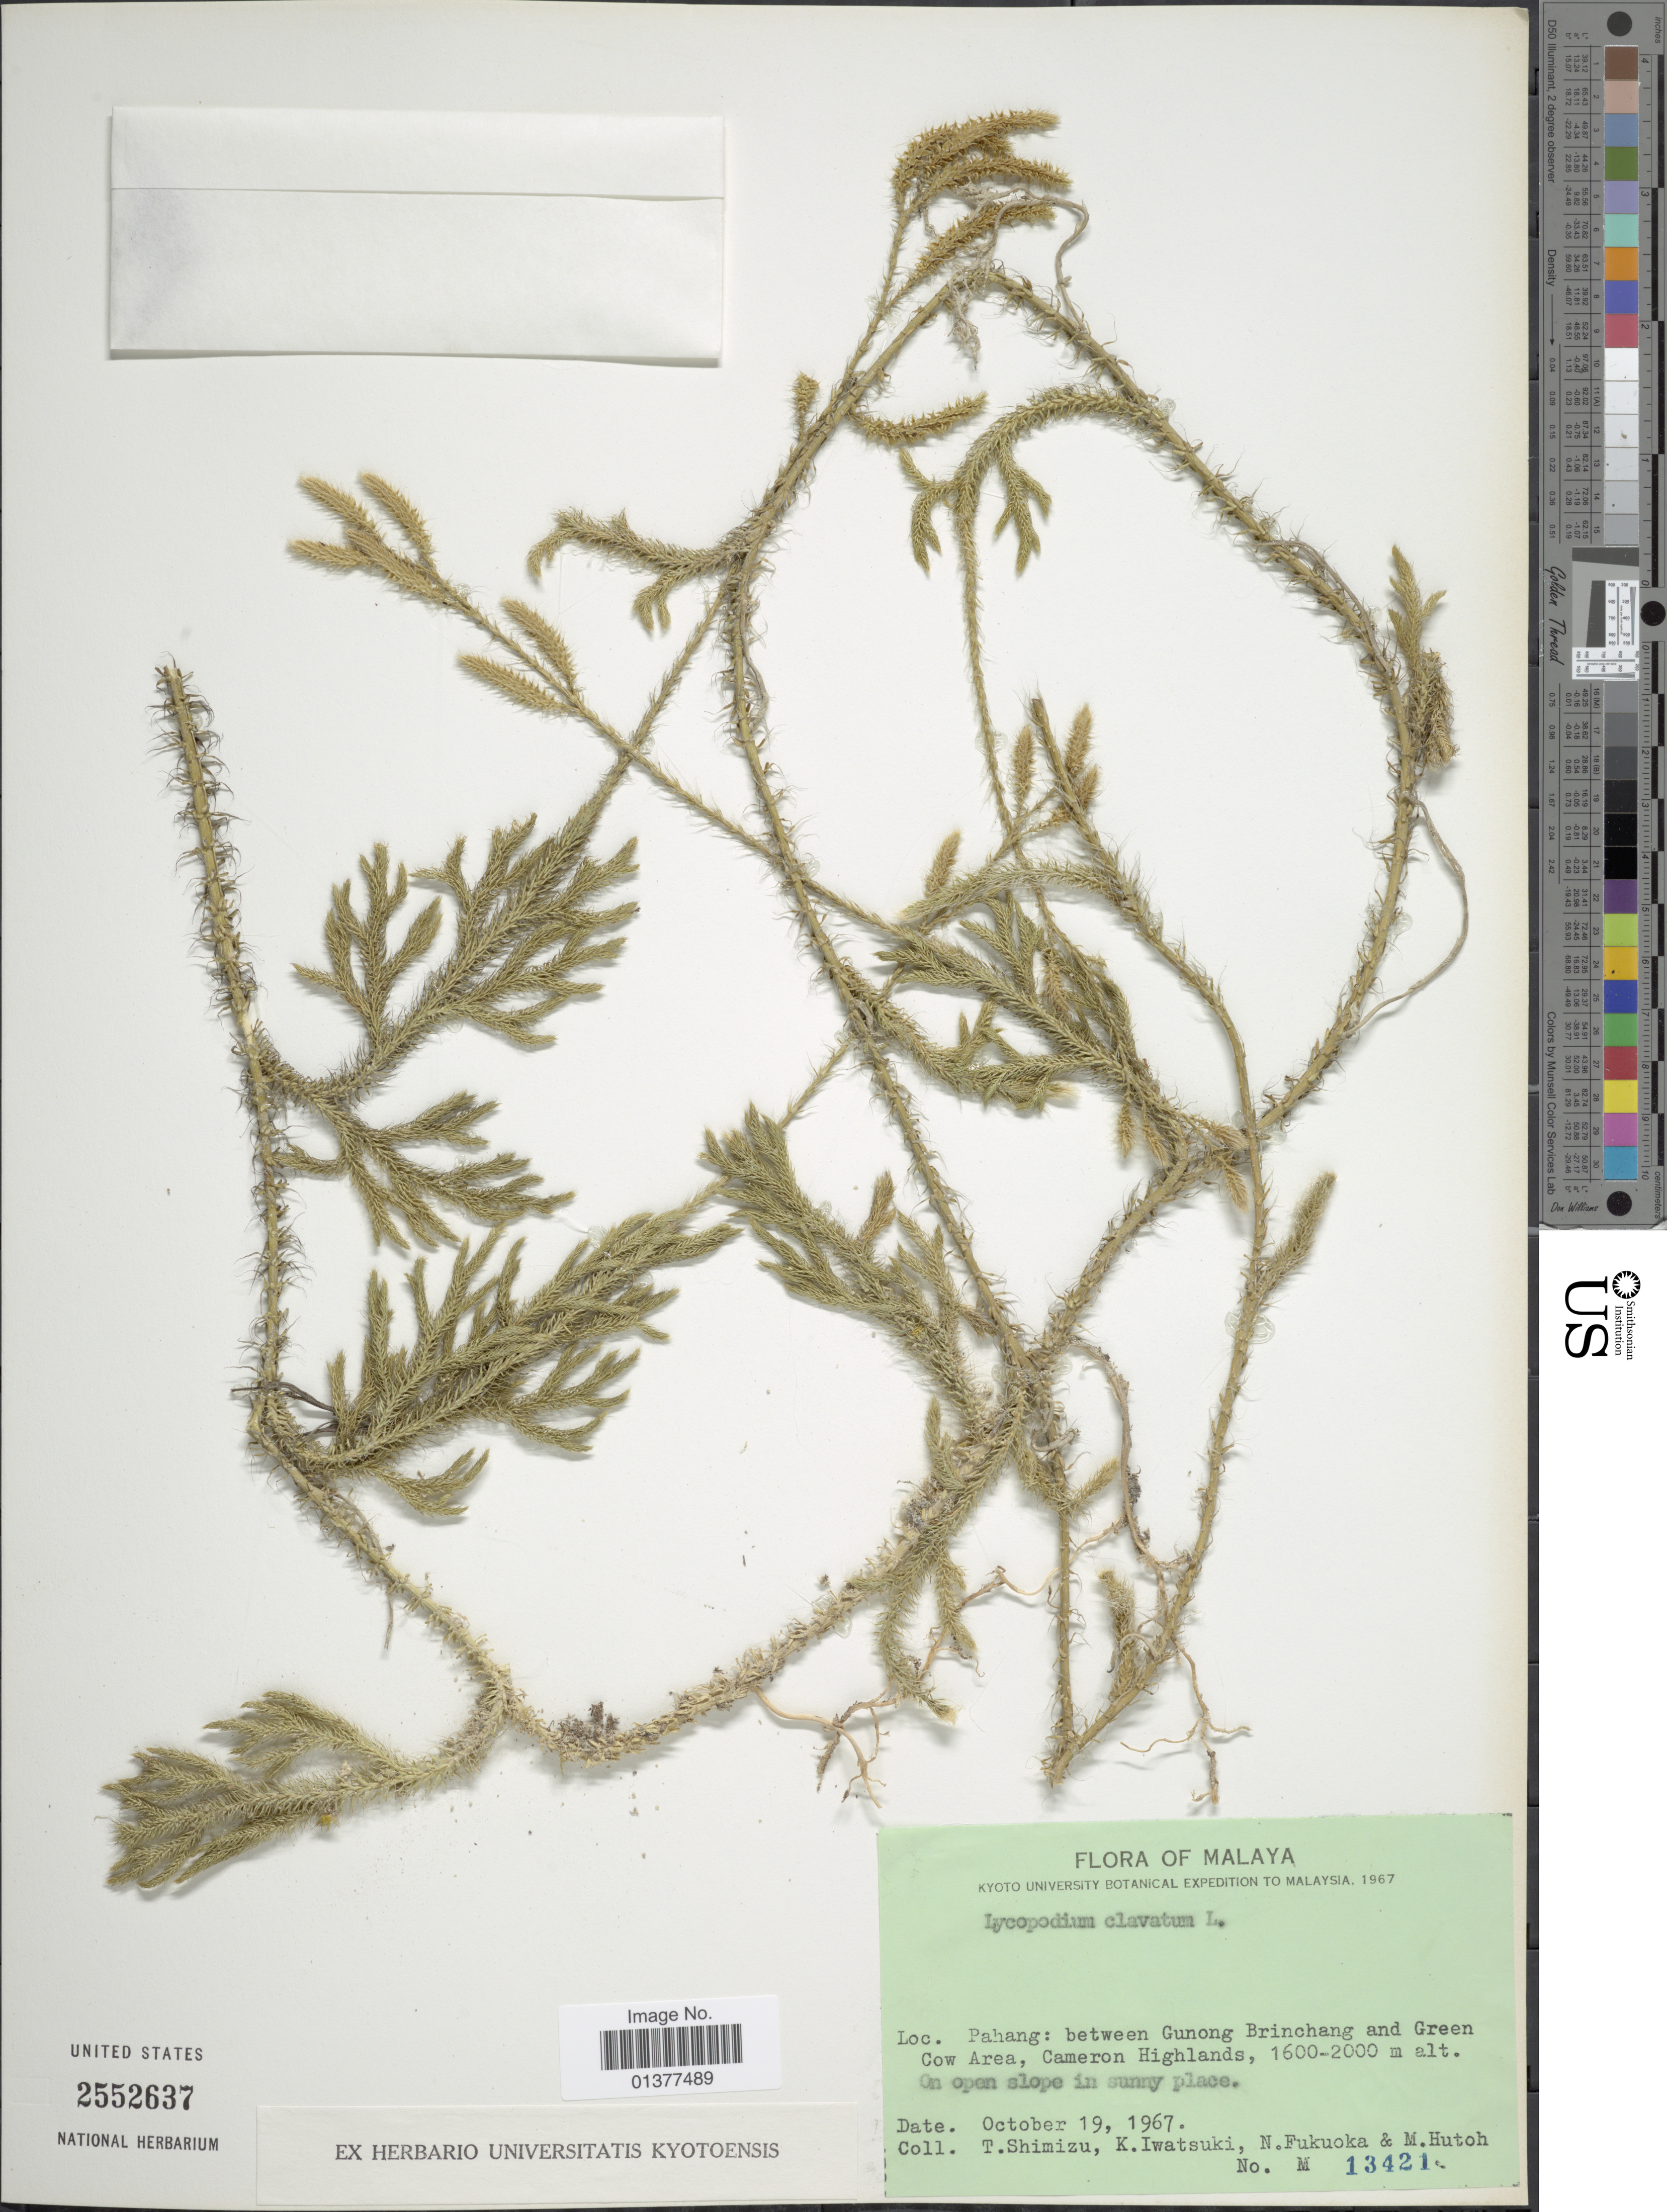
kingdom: Plantae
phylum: Tracheophyta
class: Lycopodiopsida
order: Lycopodiales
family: Lycopodiaceae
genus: Lycopodium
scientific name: Lycopodium clavatum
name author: L.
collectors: T. Shimizu, K. Iwatsuki, N. Fukuoka & M. Hutoh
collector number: M13421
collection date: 1967-10-19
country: Malaysia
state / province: Pahang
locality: Between Gunong Brinchang and Green Cow Area, Cameron Highlands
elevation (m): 1600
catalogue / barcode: US 2552637